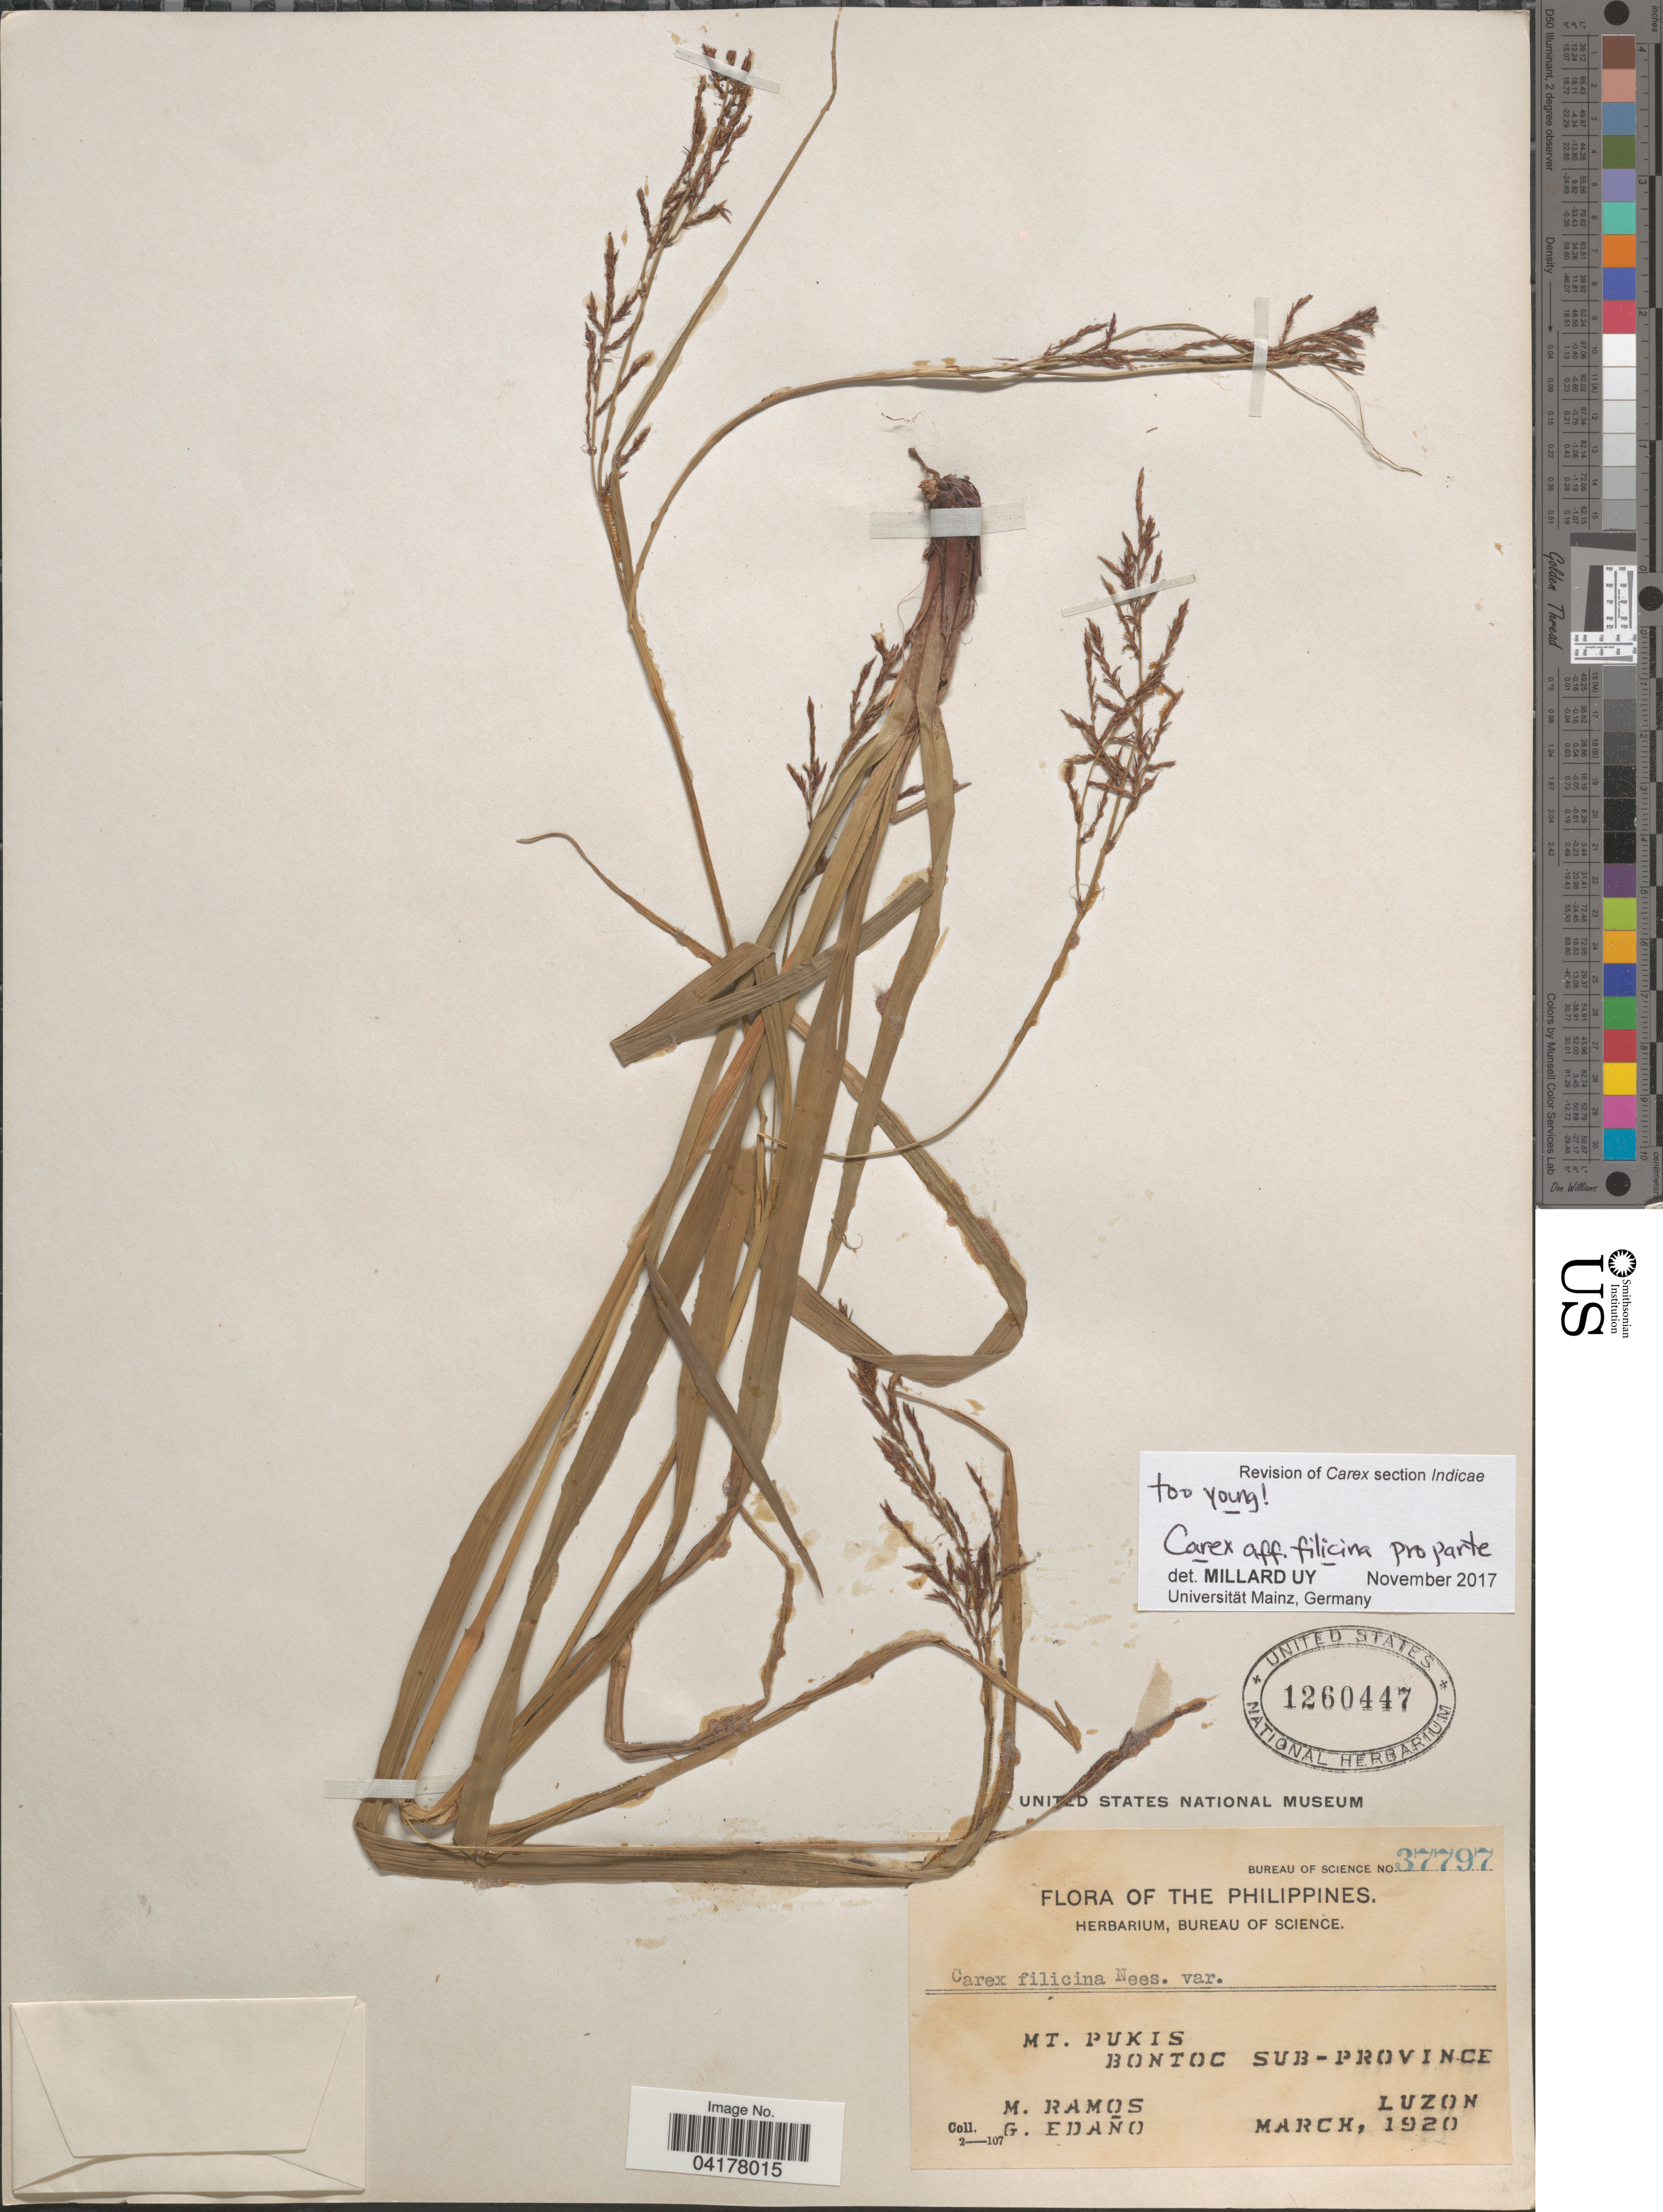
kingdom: Plantae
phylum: Tracheophyta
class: Liliopsida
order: Poales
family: Cyperaceae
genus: Carex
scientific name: Carex filicina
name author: Nees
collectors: M. Ramos & G. Edaño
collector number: Bureau of Science 37797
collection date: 1920-03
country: Philippines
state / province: Cordillera (Administrative Region)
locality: Mt. Pukis. Bontoc Sub-province. Luzon.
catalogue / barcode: US 1260447